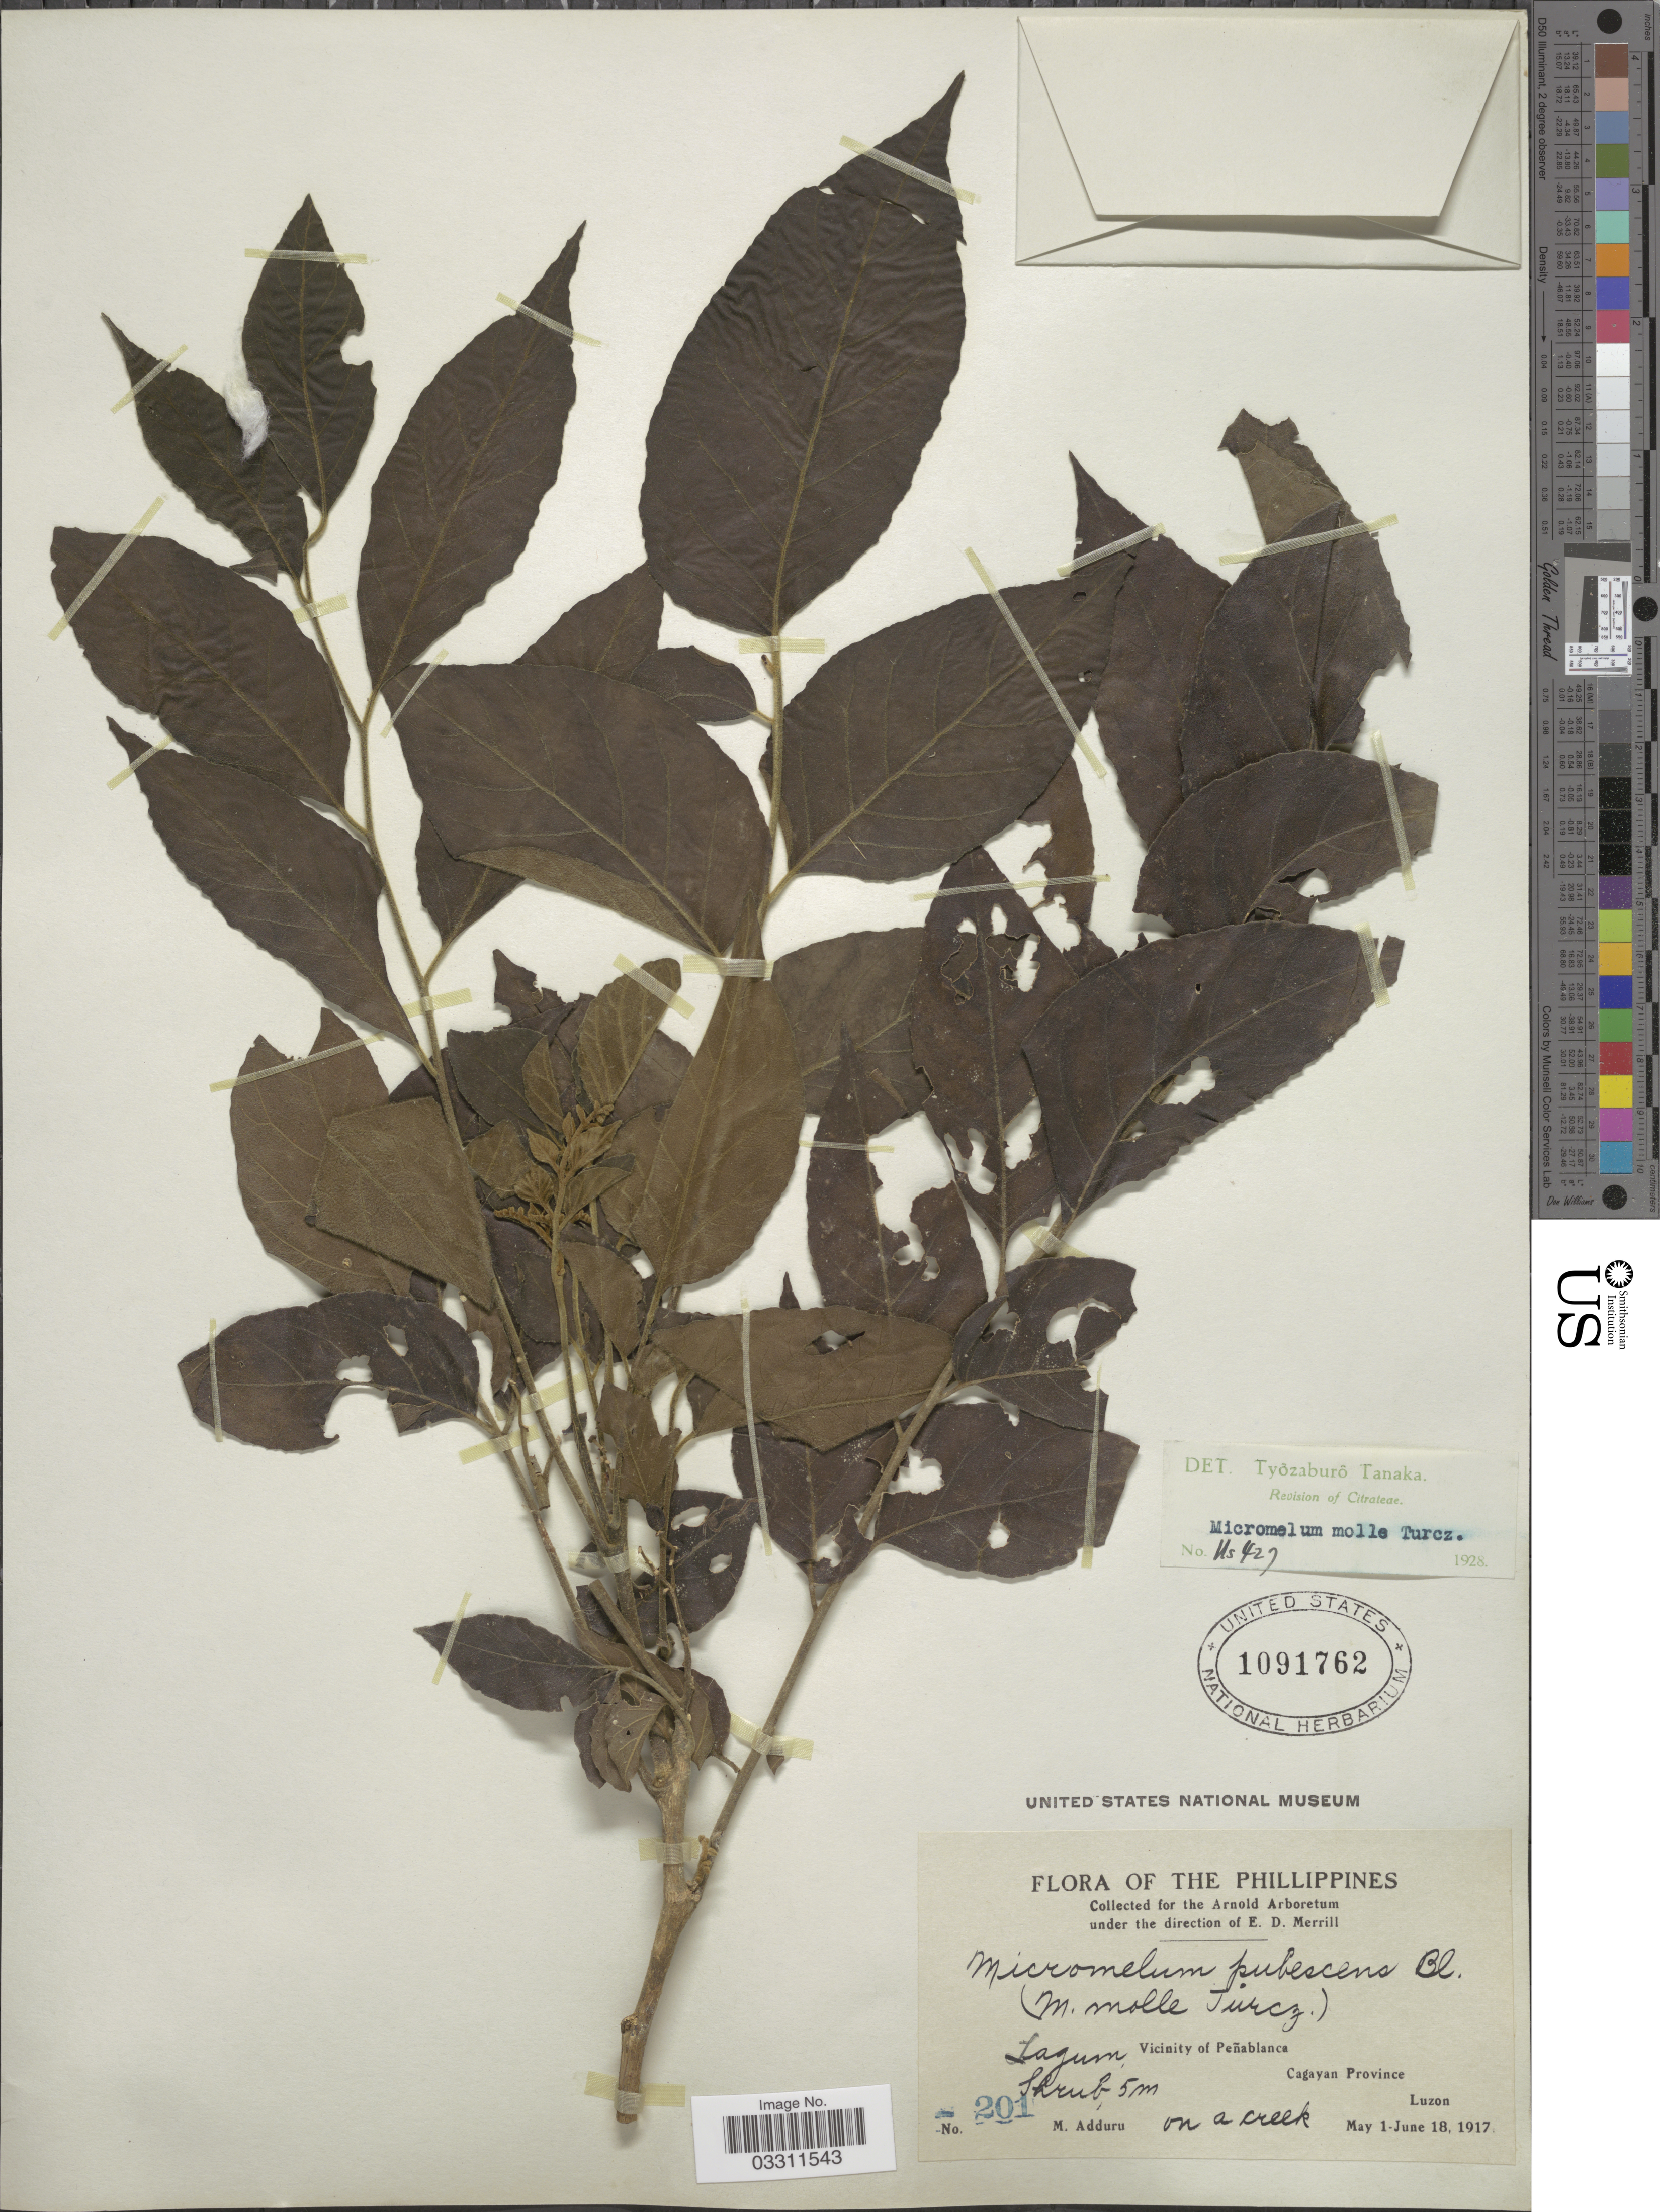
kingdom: Plantae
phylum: Tracheophyta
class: Magnoliopsida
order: Sapindales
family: Rutaceae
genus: Micromelum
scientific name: Micromelum molle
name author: Turcz.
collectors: M. Adduru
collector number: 201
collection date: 1917-05-01/1917-06-18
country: Philippines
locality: Lagum, Vicinity of Peñablanca, Cagayan Province, Luzon.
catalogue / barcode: US 1091762